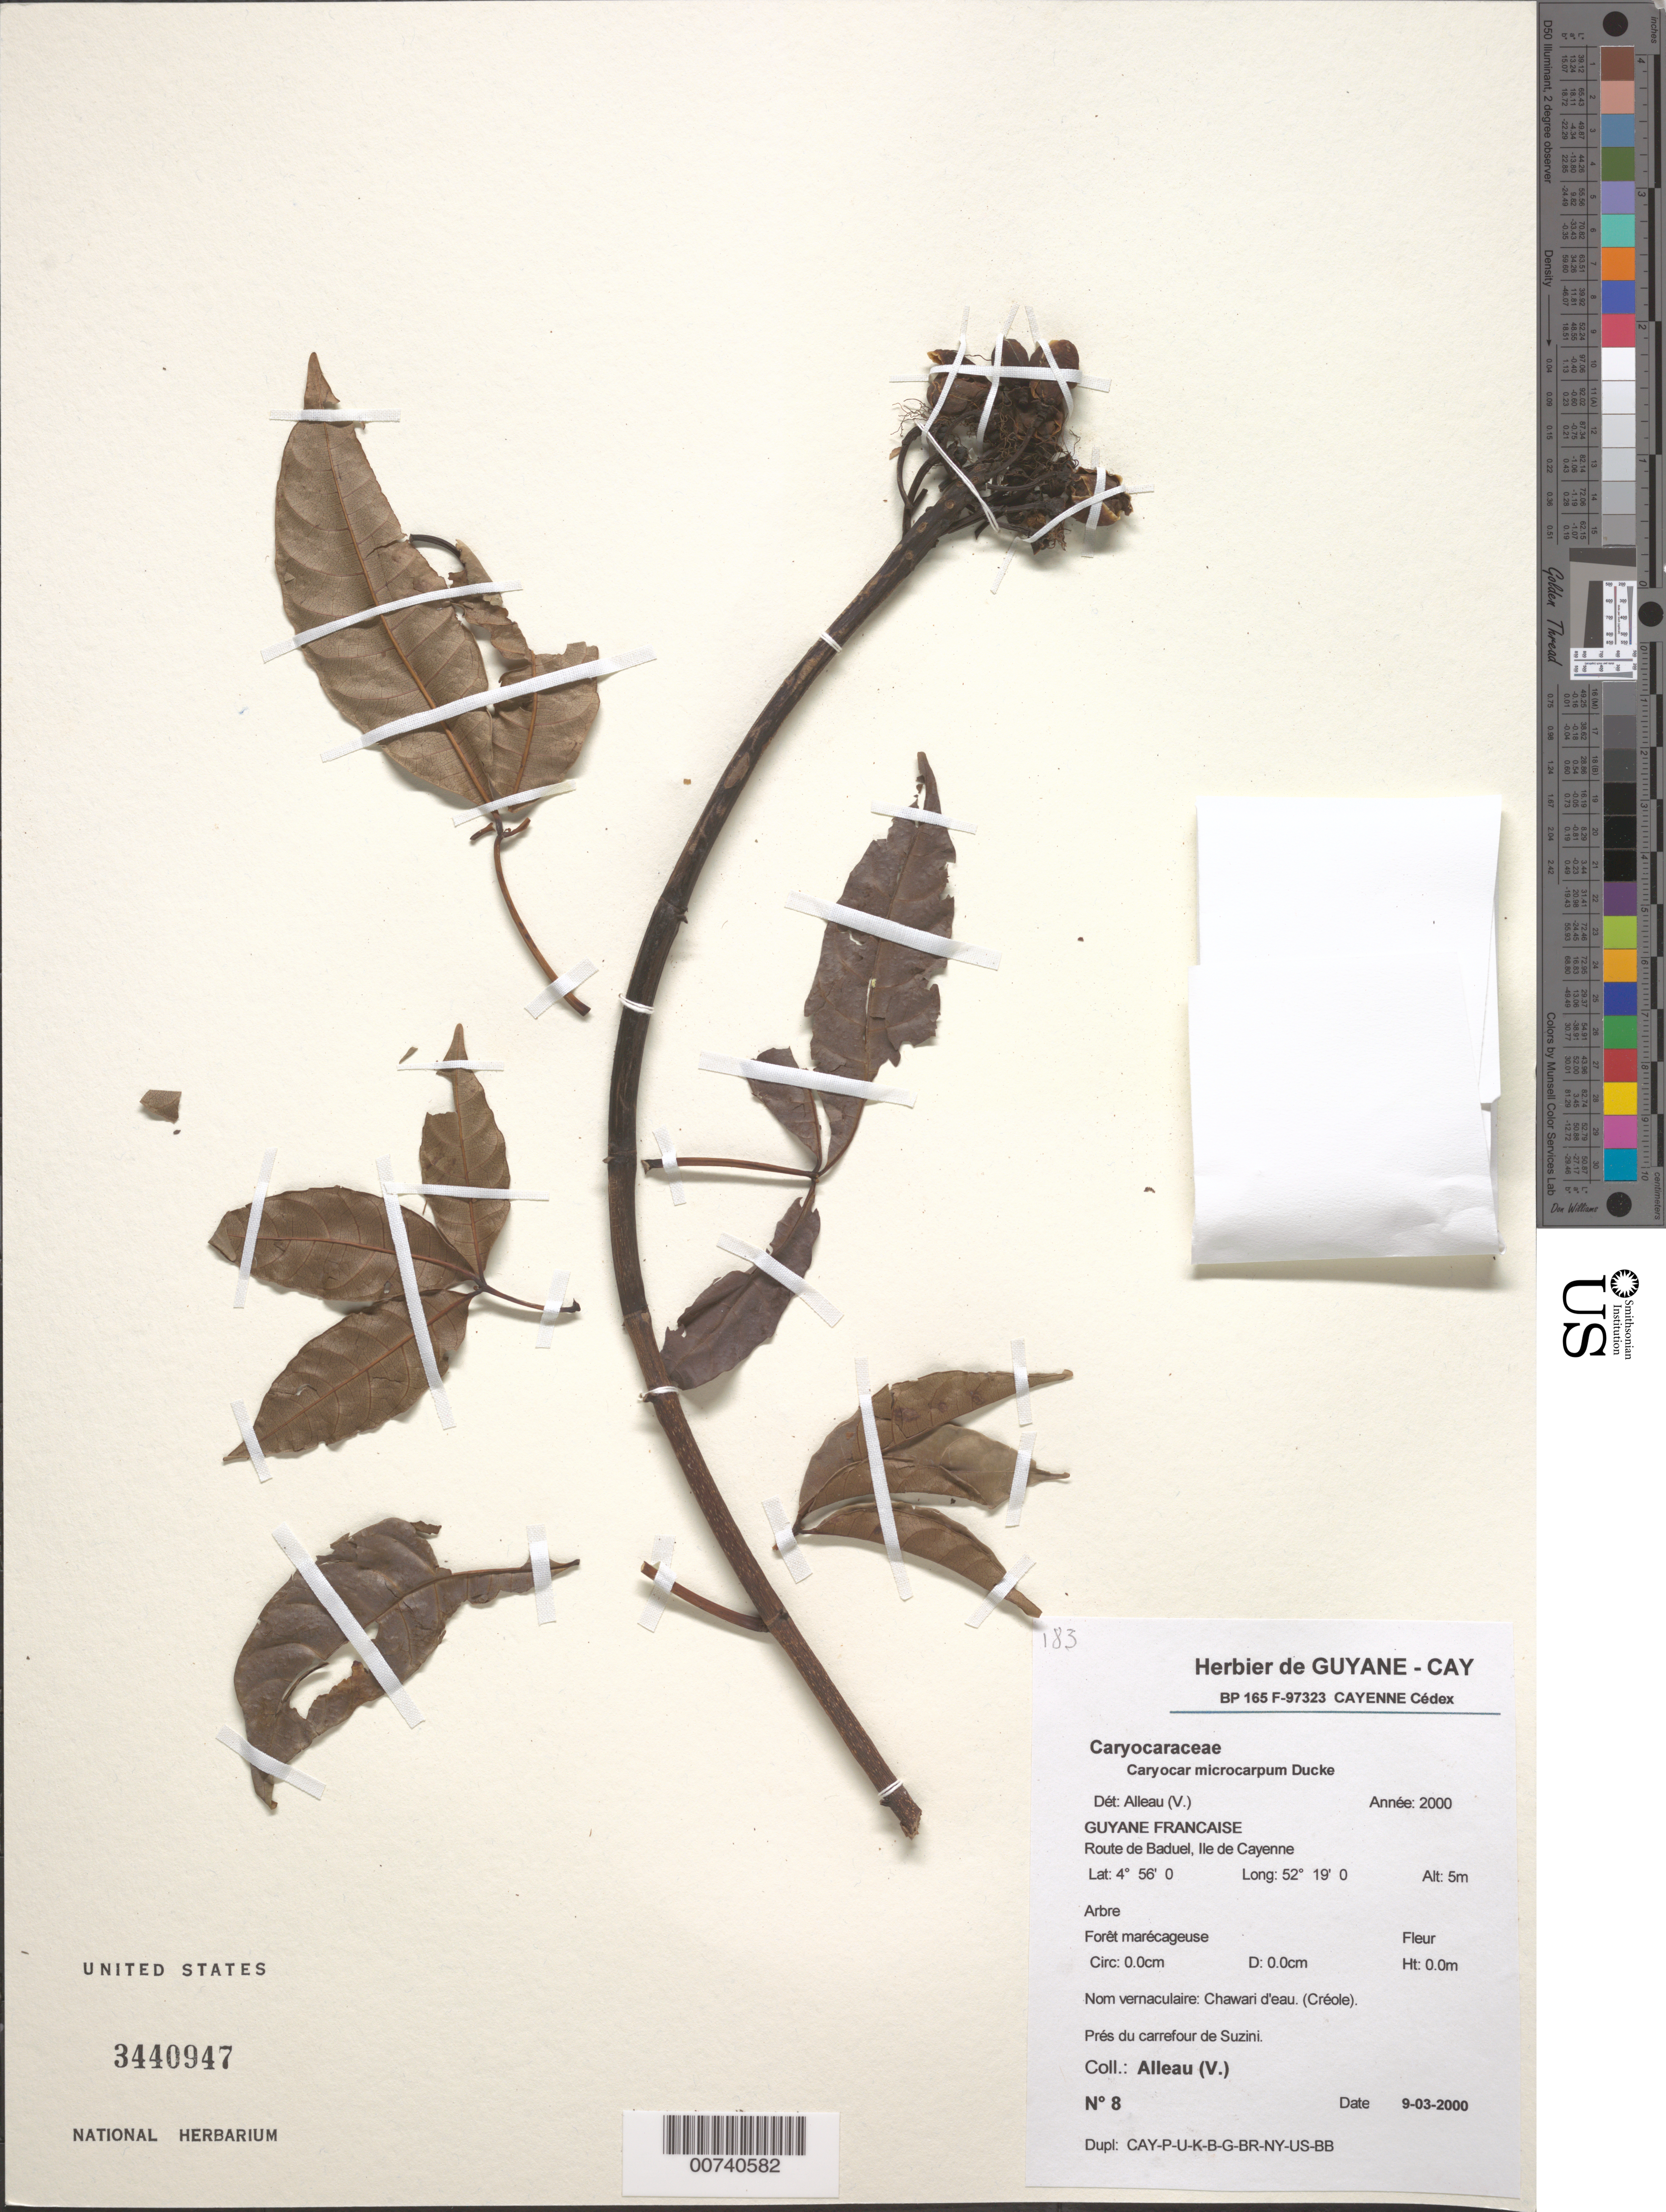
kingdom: Plantae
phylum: Tracheophyta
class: Magnoliopsida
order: Malpighiales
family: Caryocaraceae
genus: Caryocar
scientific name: Caryocar microcarpum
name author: Ducke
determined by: Alleau, V.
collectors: V. Alleau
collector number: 8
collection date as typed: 9-Mar-00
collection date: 2000-03-09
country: French Guiana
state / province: Cayenne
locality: Ile de Cayenne, Route de Baduel, pres du carrefour de Suzini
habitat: Marshy forest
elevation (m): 5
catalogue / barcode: US 3440947